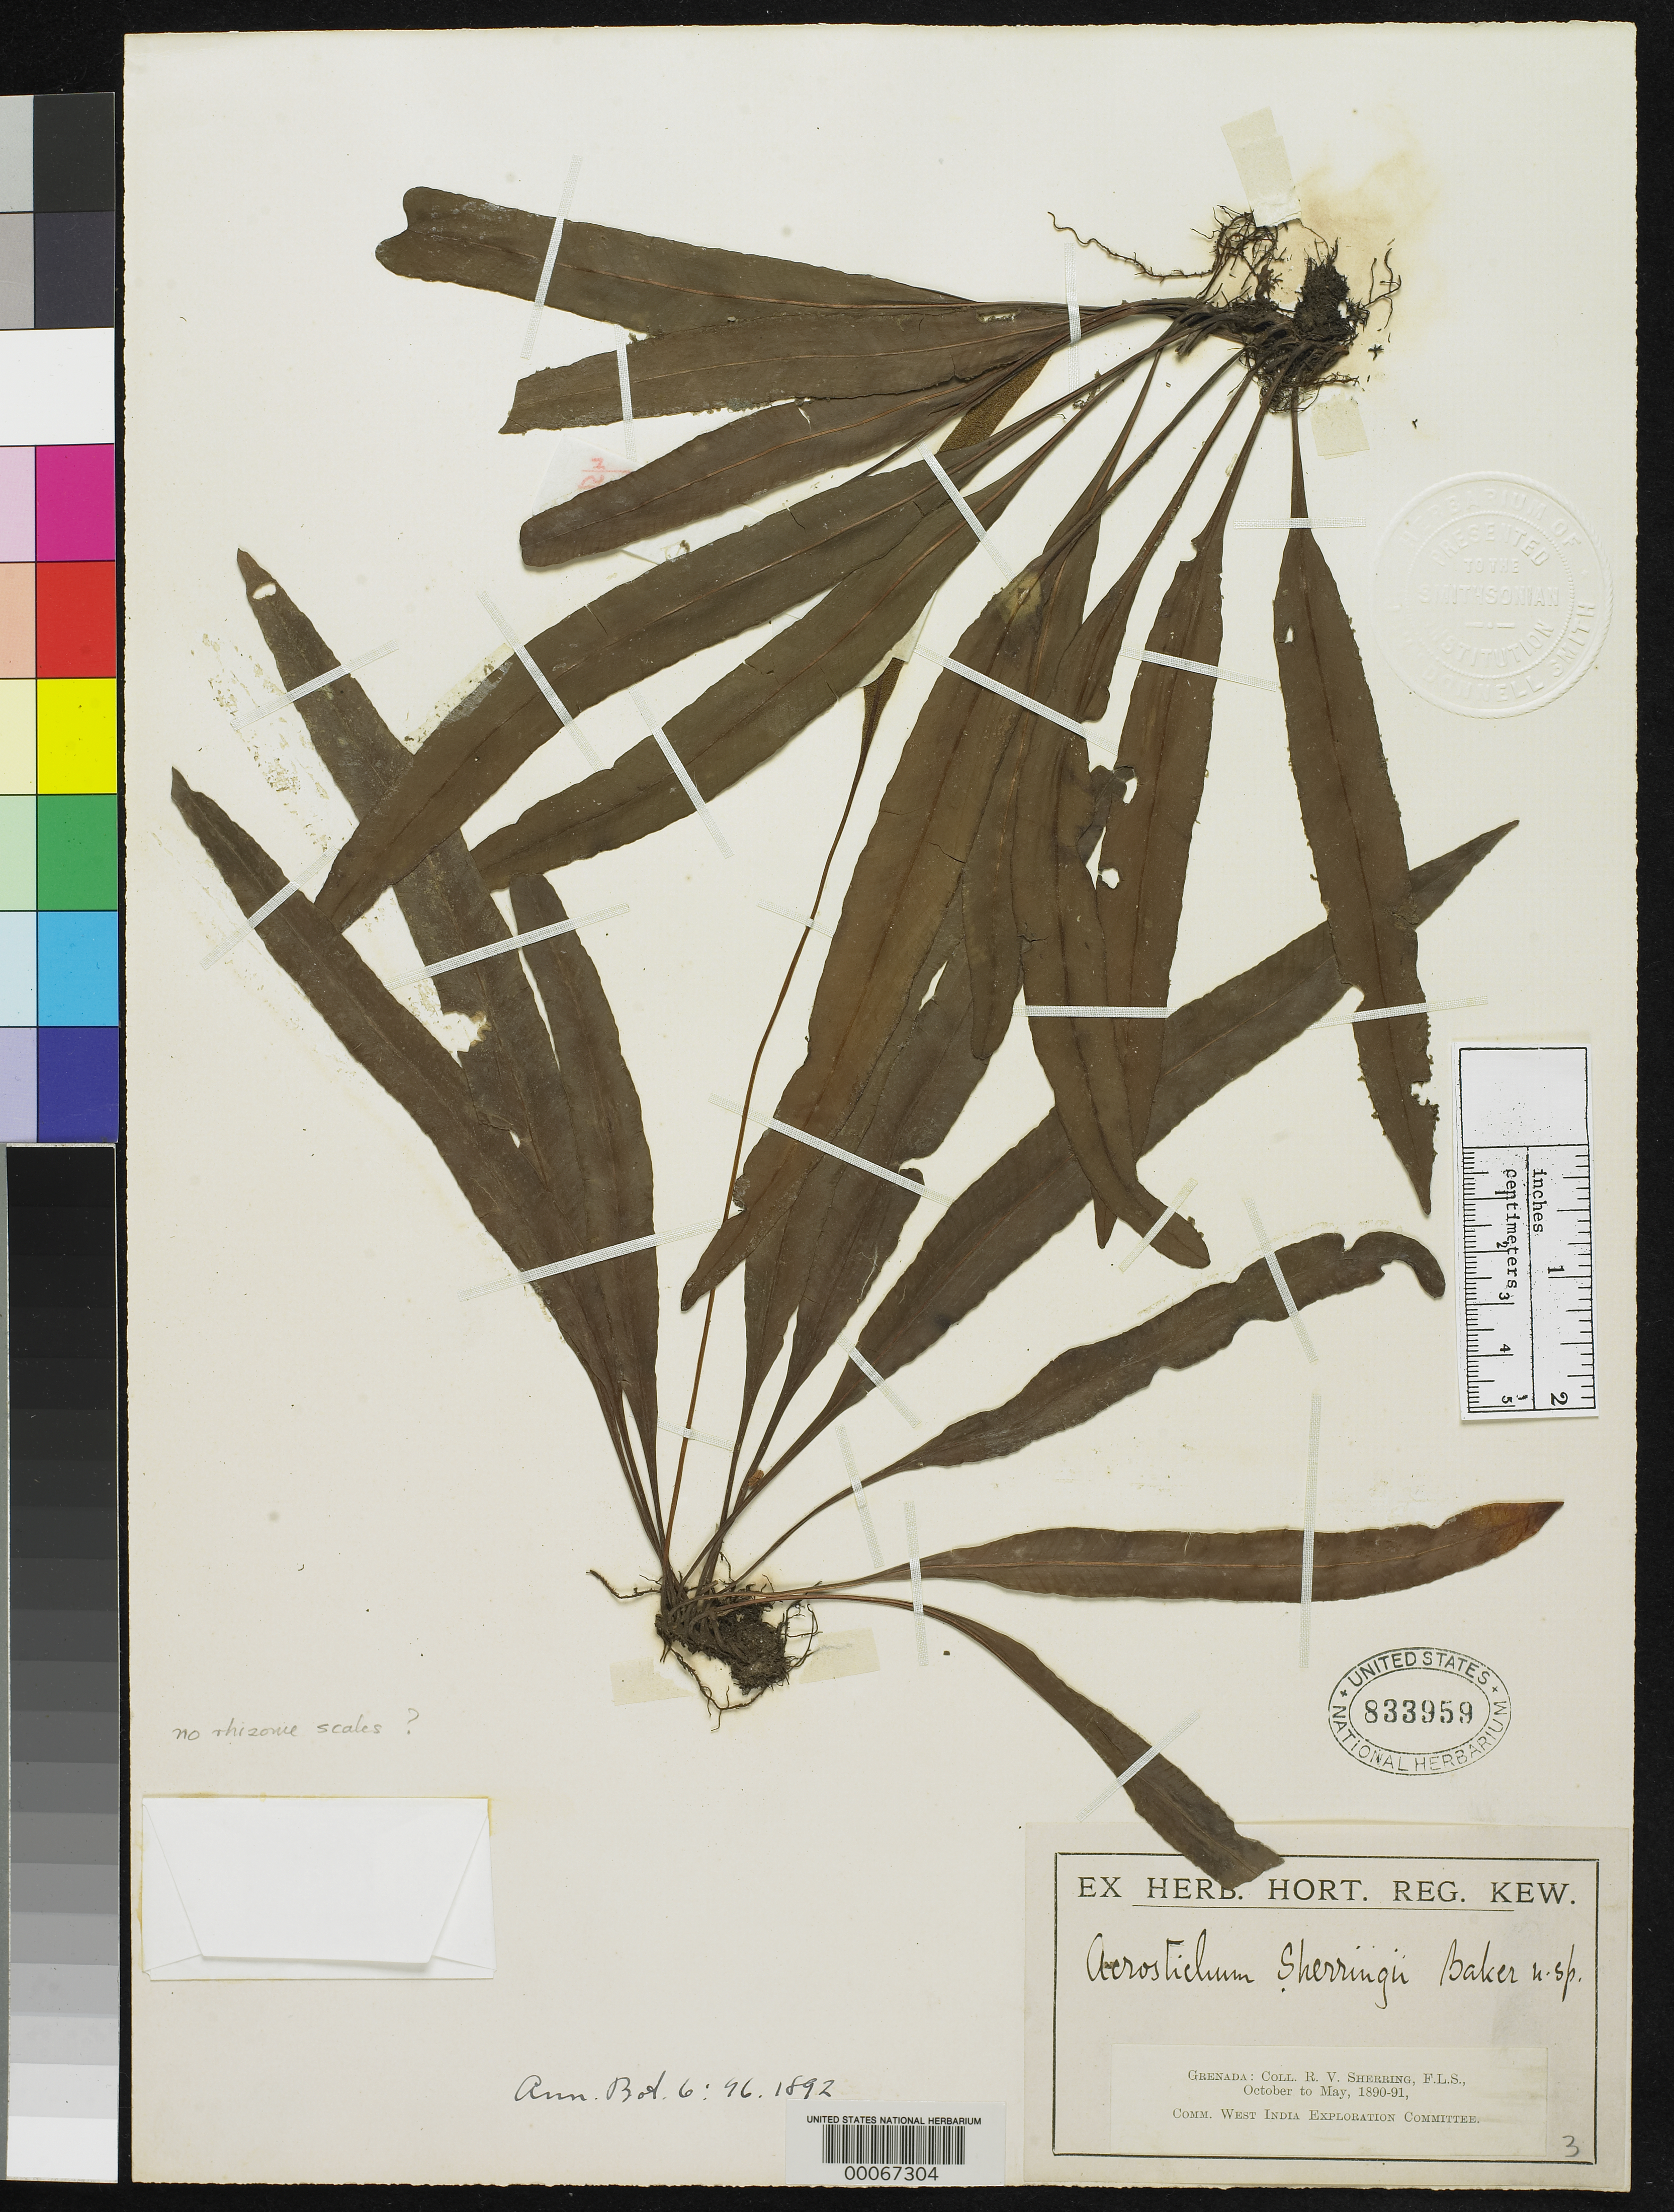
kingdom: Plantae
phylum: Tracheophyta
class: Polypodiopsida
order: Polypodiales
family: Pteridaceae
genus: Acrostichum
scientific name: Acrostichum sherringii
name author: Baker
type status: Isotype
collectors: R. Sherring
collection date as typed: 1890 to -- --- 1891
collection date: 1890/1891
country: Grenada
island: Windward Is.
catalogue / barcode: US 833959